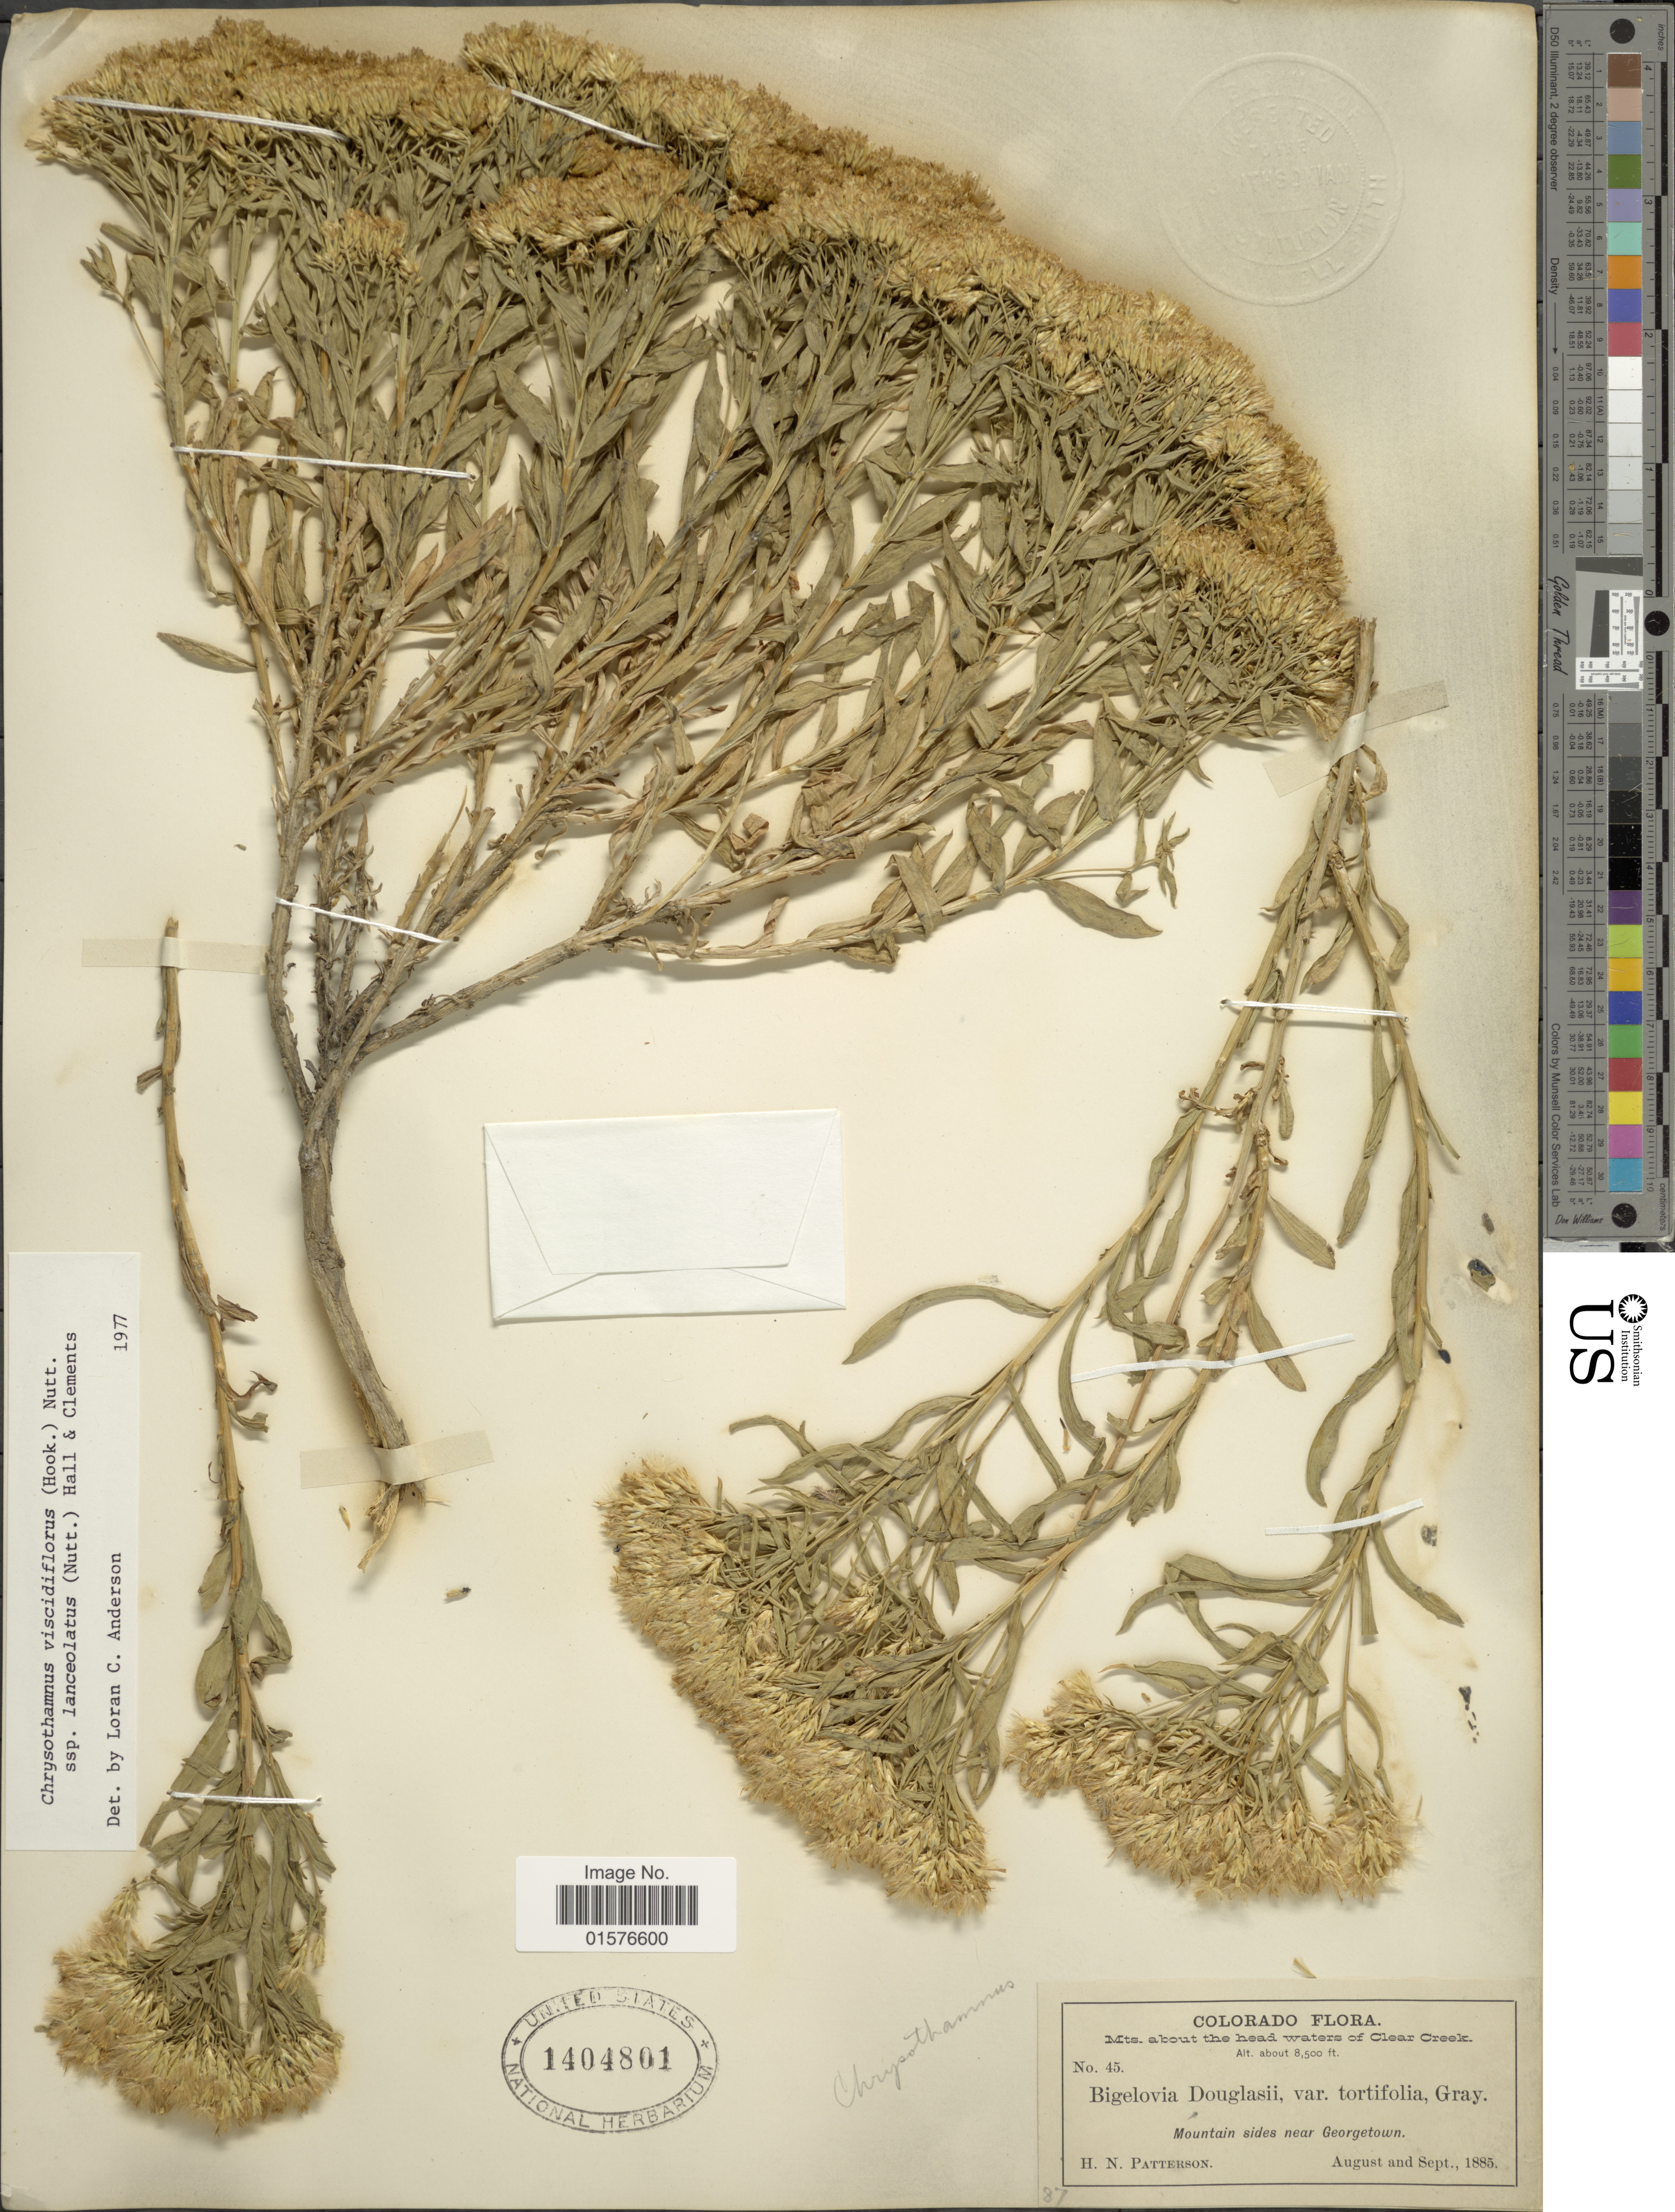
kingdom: Plantae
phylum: Tracheophyta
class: Magnoliopsida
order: Asterales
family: Asteraceae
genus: Chrysothamnus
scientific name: Chrysothamnus viscidiflorus subsp. lanceolatus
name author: (Nutt.) H.M. Hall & Clem.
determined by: Urbatsch, Lowell E., Curator (LSU), Louisiana State University (UNITED STATES)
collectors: H. N. Patterson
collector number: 45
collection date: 1885-08/1885-09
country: United States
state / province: Colorado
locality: Mts. about the head watere of Clear Creek, Mountain sides near Georgetown.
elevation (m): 2591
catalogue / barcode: US 1404801